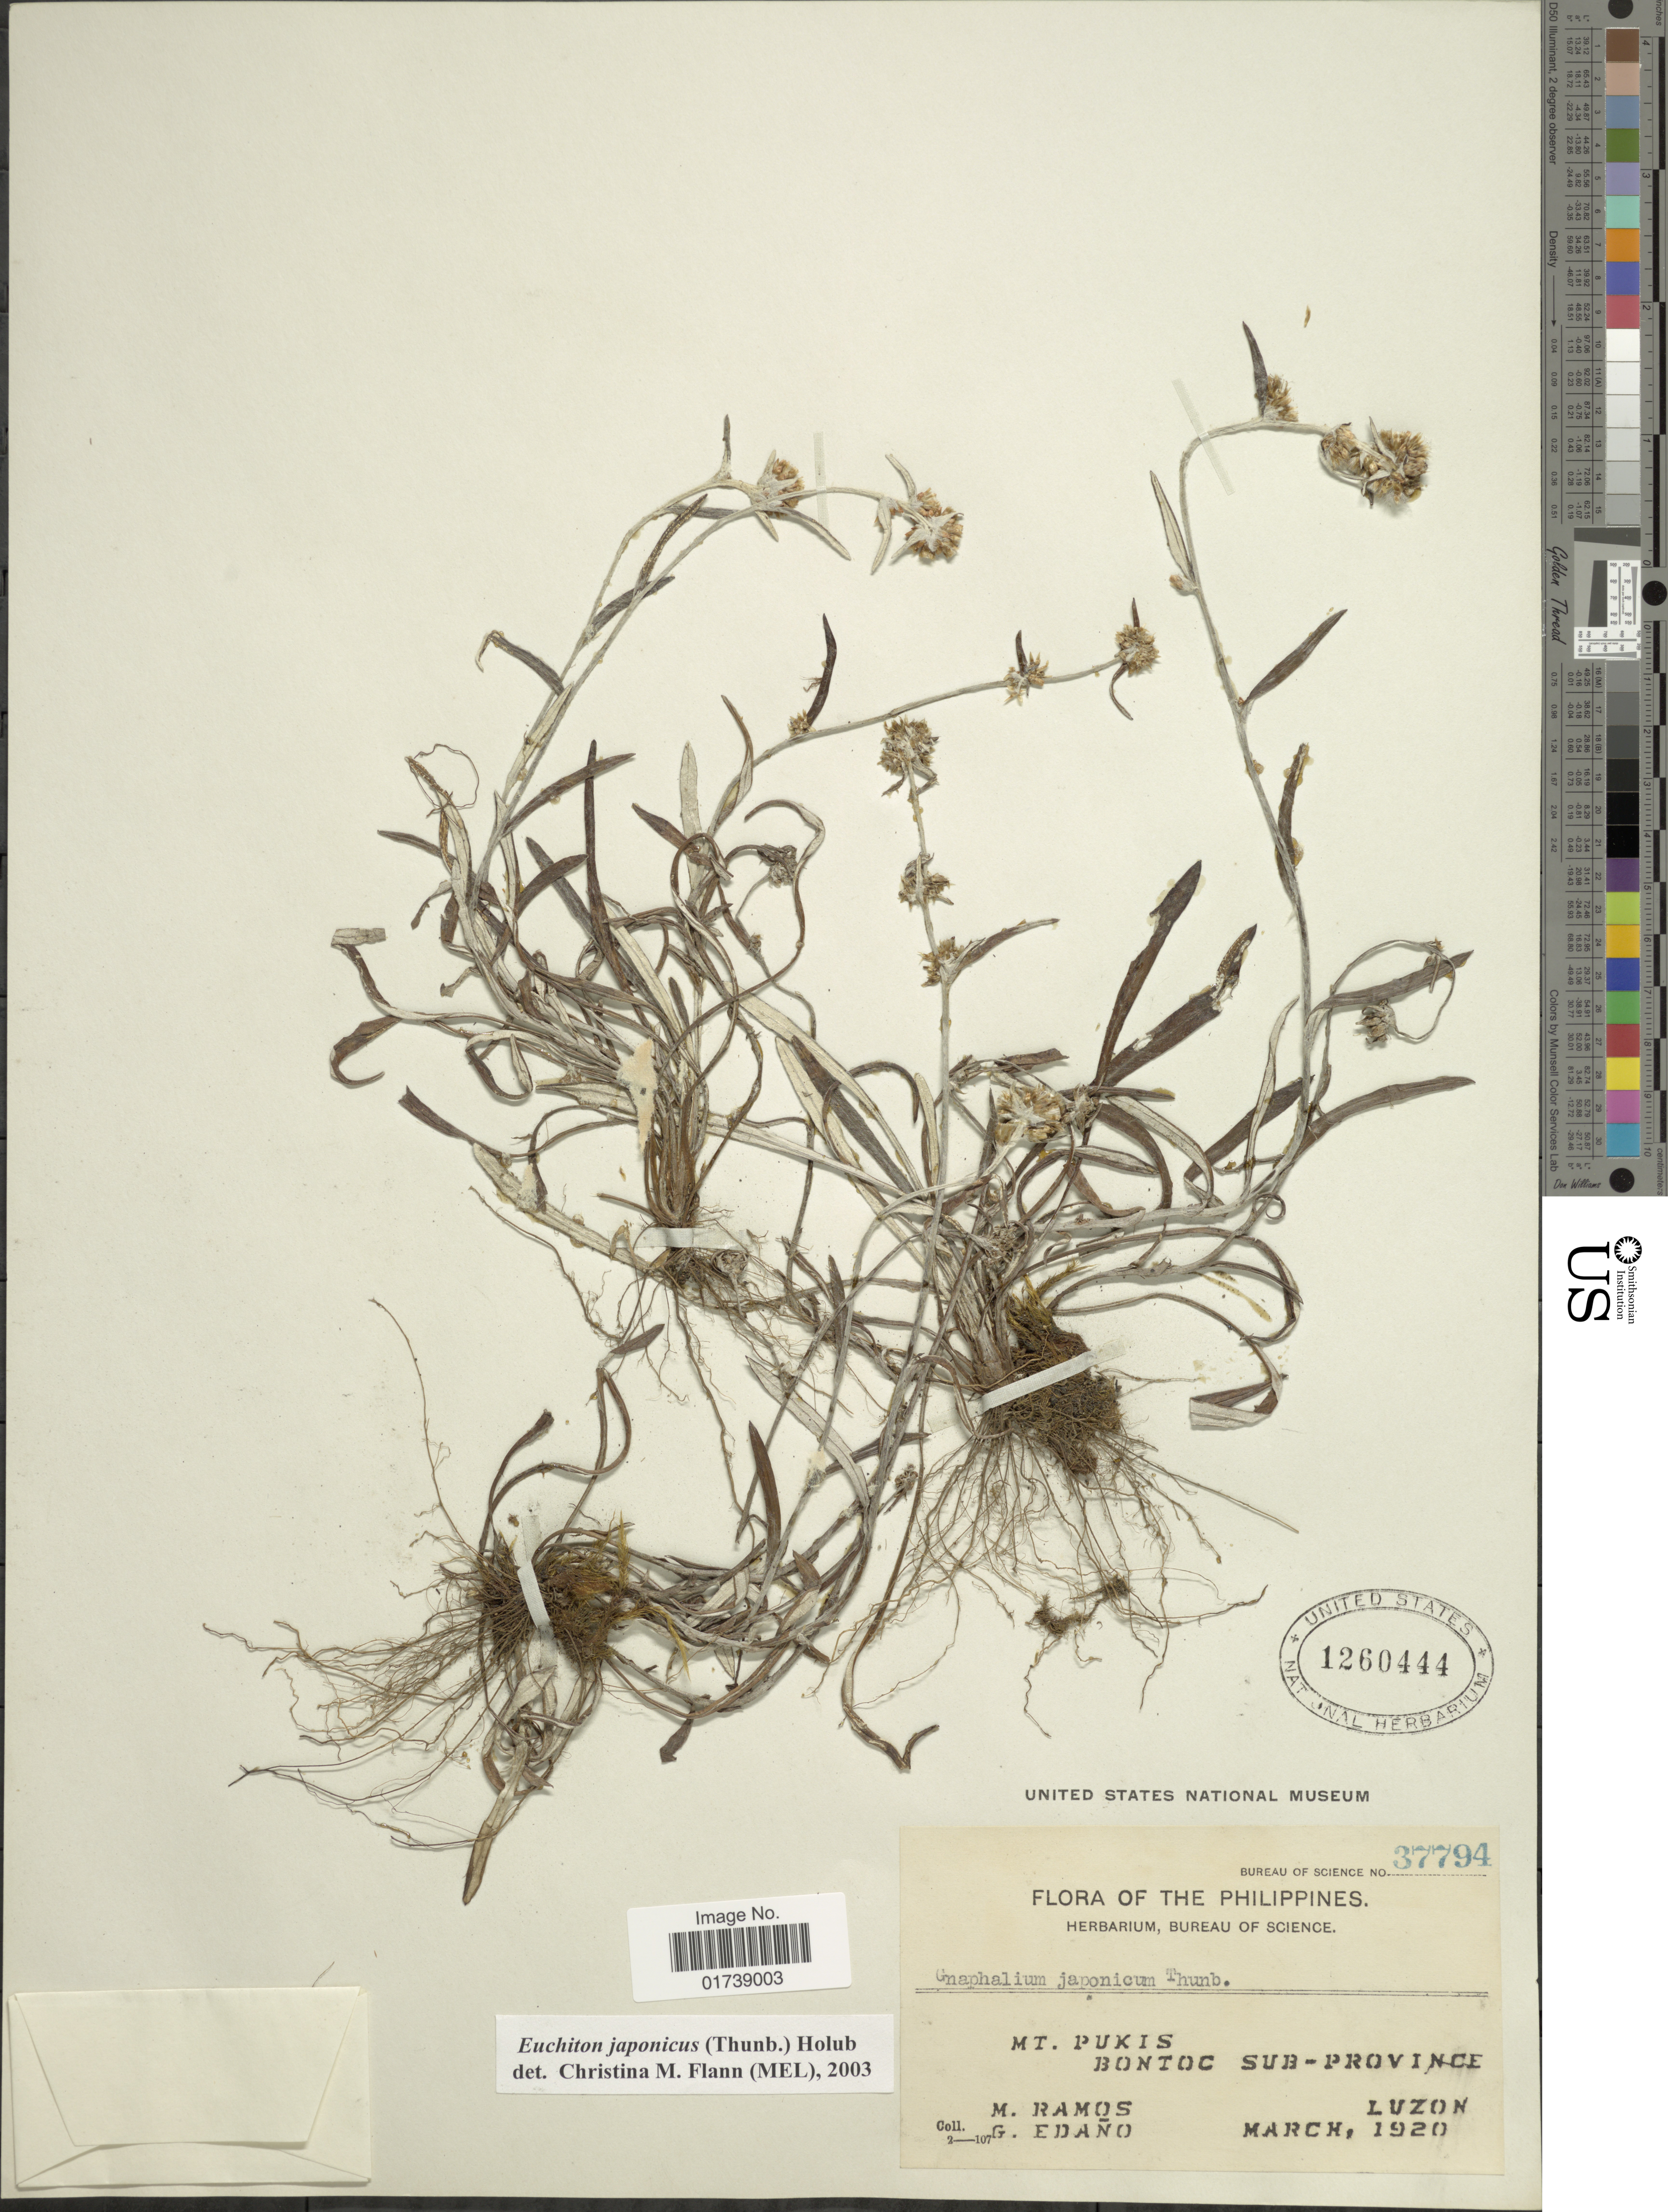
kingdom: Plantae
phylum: Tracheophyta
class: Magnoliopsida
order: Asterales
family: Asteraceae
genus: Euchiton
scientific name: Euchiton japonicus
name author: (Thunb.) Anderb.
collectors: M. Ramos & G. Edaño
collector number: Bureau of Science 37794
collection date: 1920-03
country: Philippines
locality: Mt. Pukis, Bontoc Sub-Province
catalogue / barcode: US 1260444